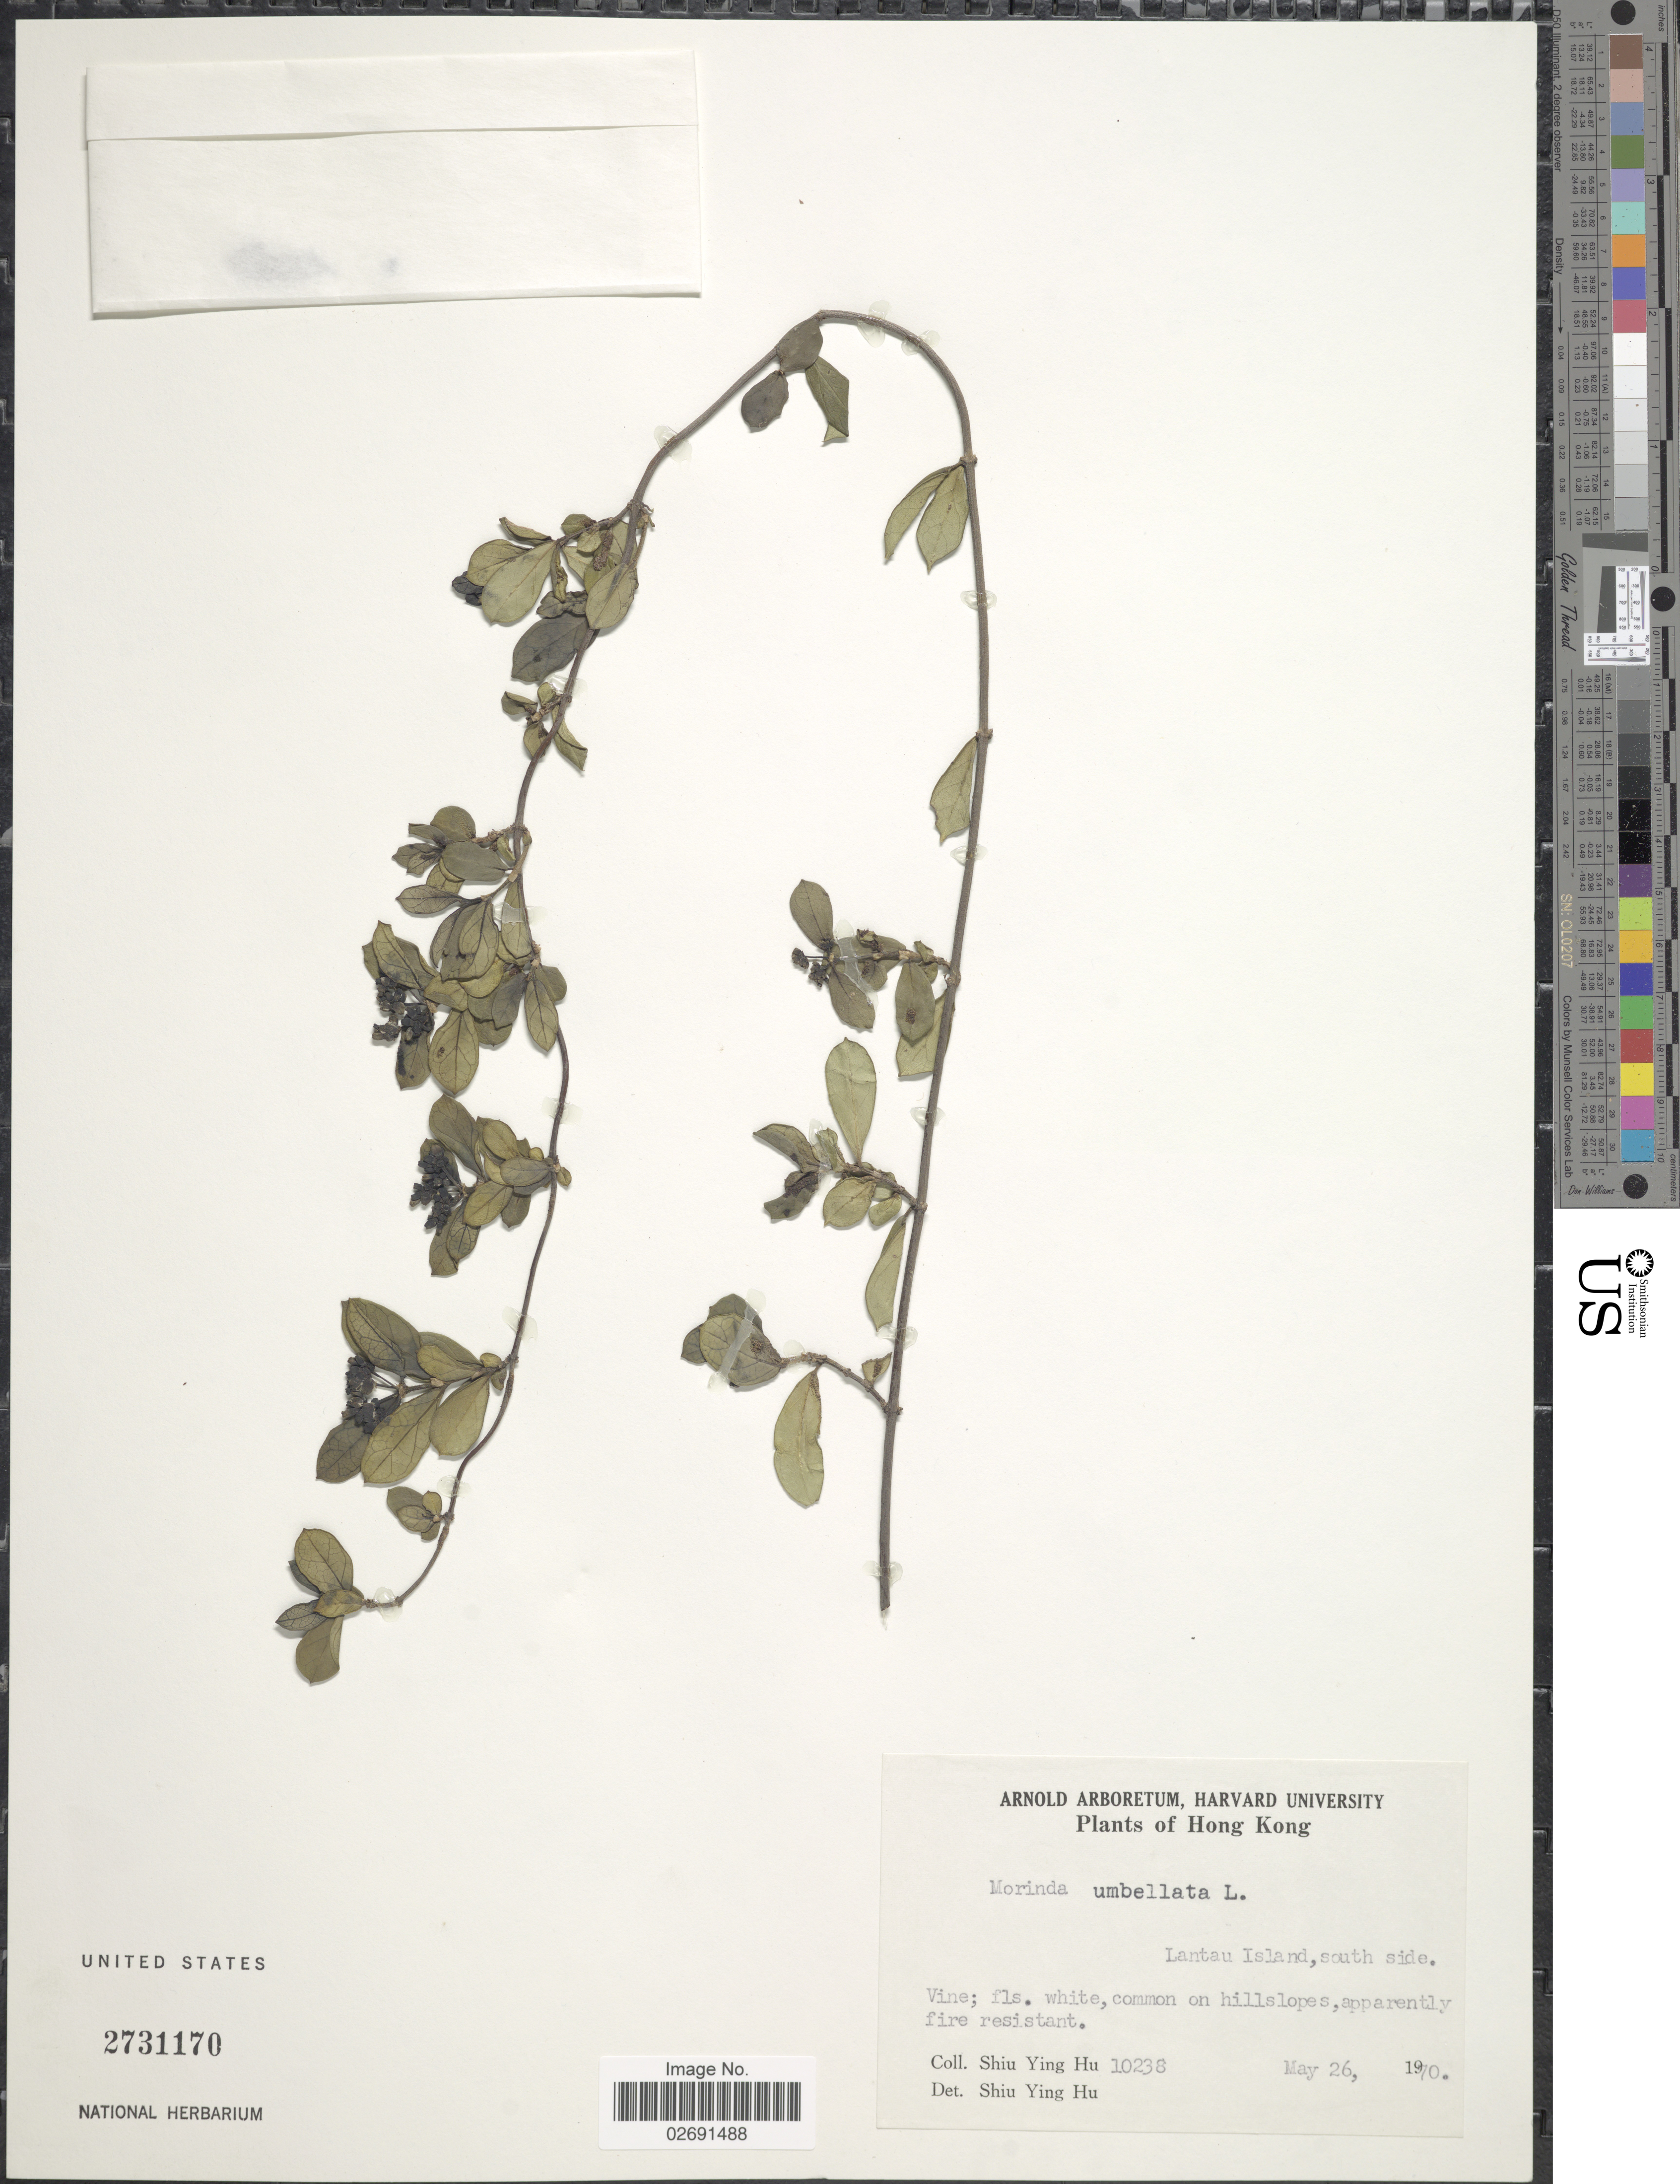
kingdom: Plantae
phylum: Tracheophyta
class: Magnoliopsida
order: Gentianales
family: Rubiaceae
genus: Gynochthodes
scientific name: Gynochthodes umbellata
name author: (L.) Razafim. & B. Bremer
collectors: S. Y. Hu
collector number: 10238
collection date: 1970-05-26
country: China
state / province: Hong Kong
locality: Lantou Island, south side, Vine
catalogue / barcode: US 2731170